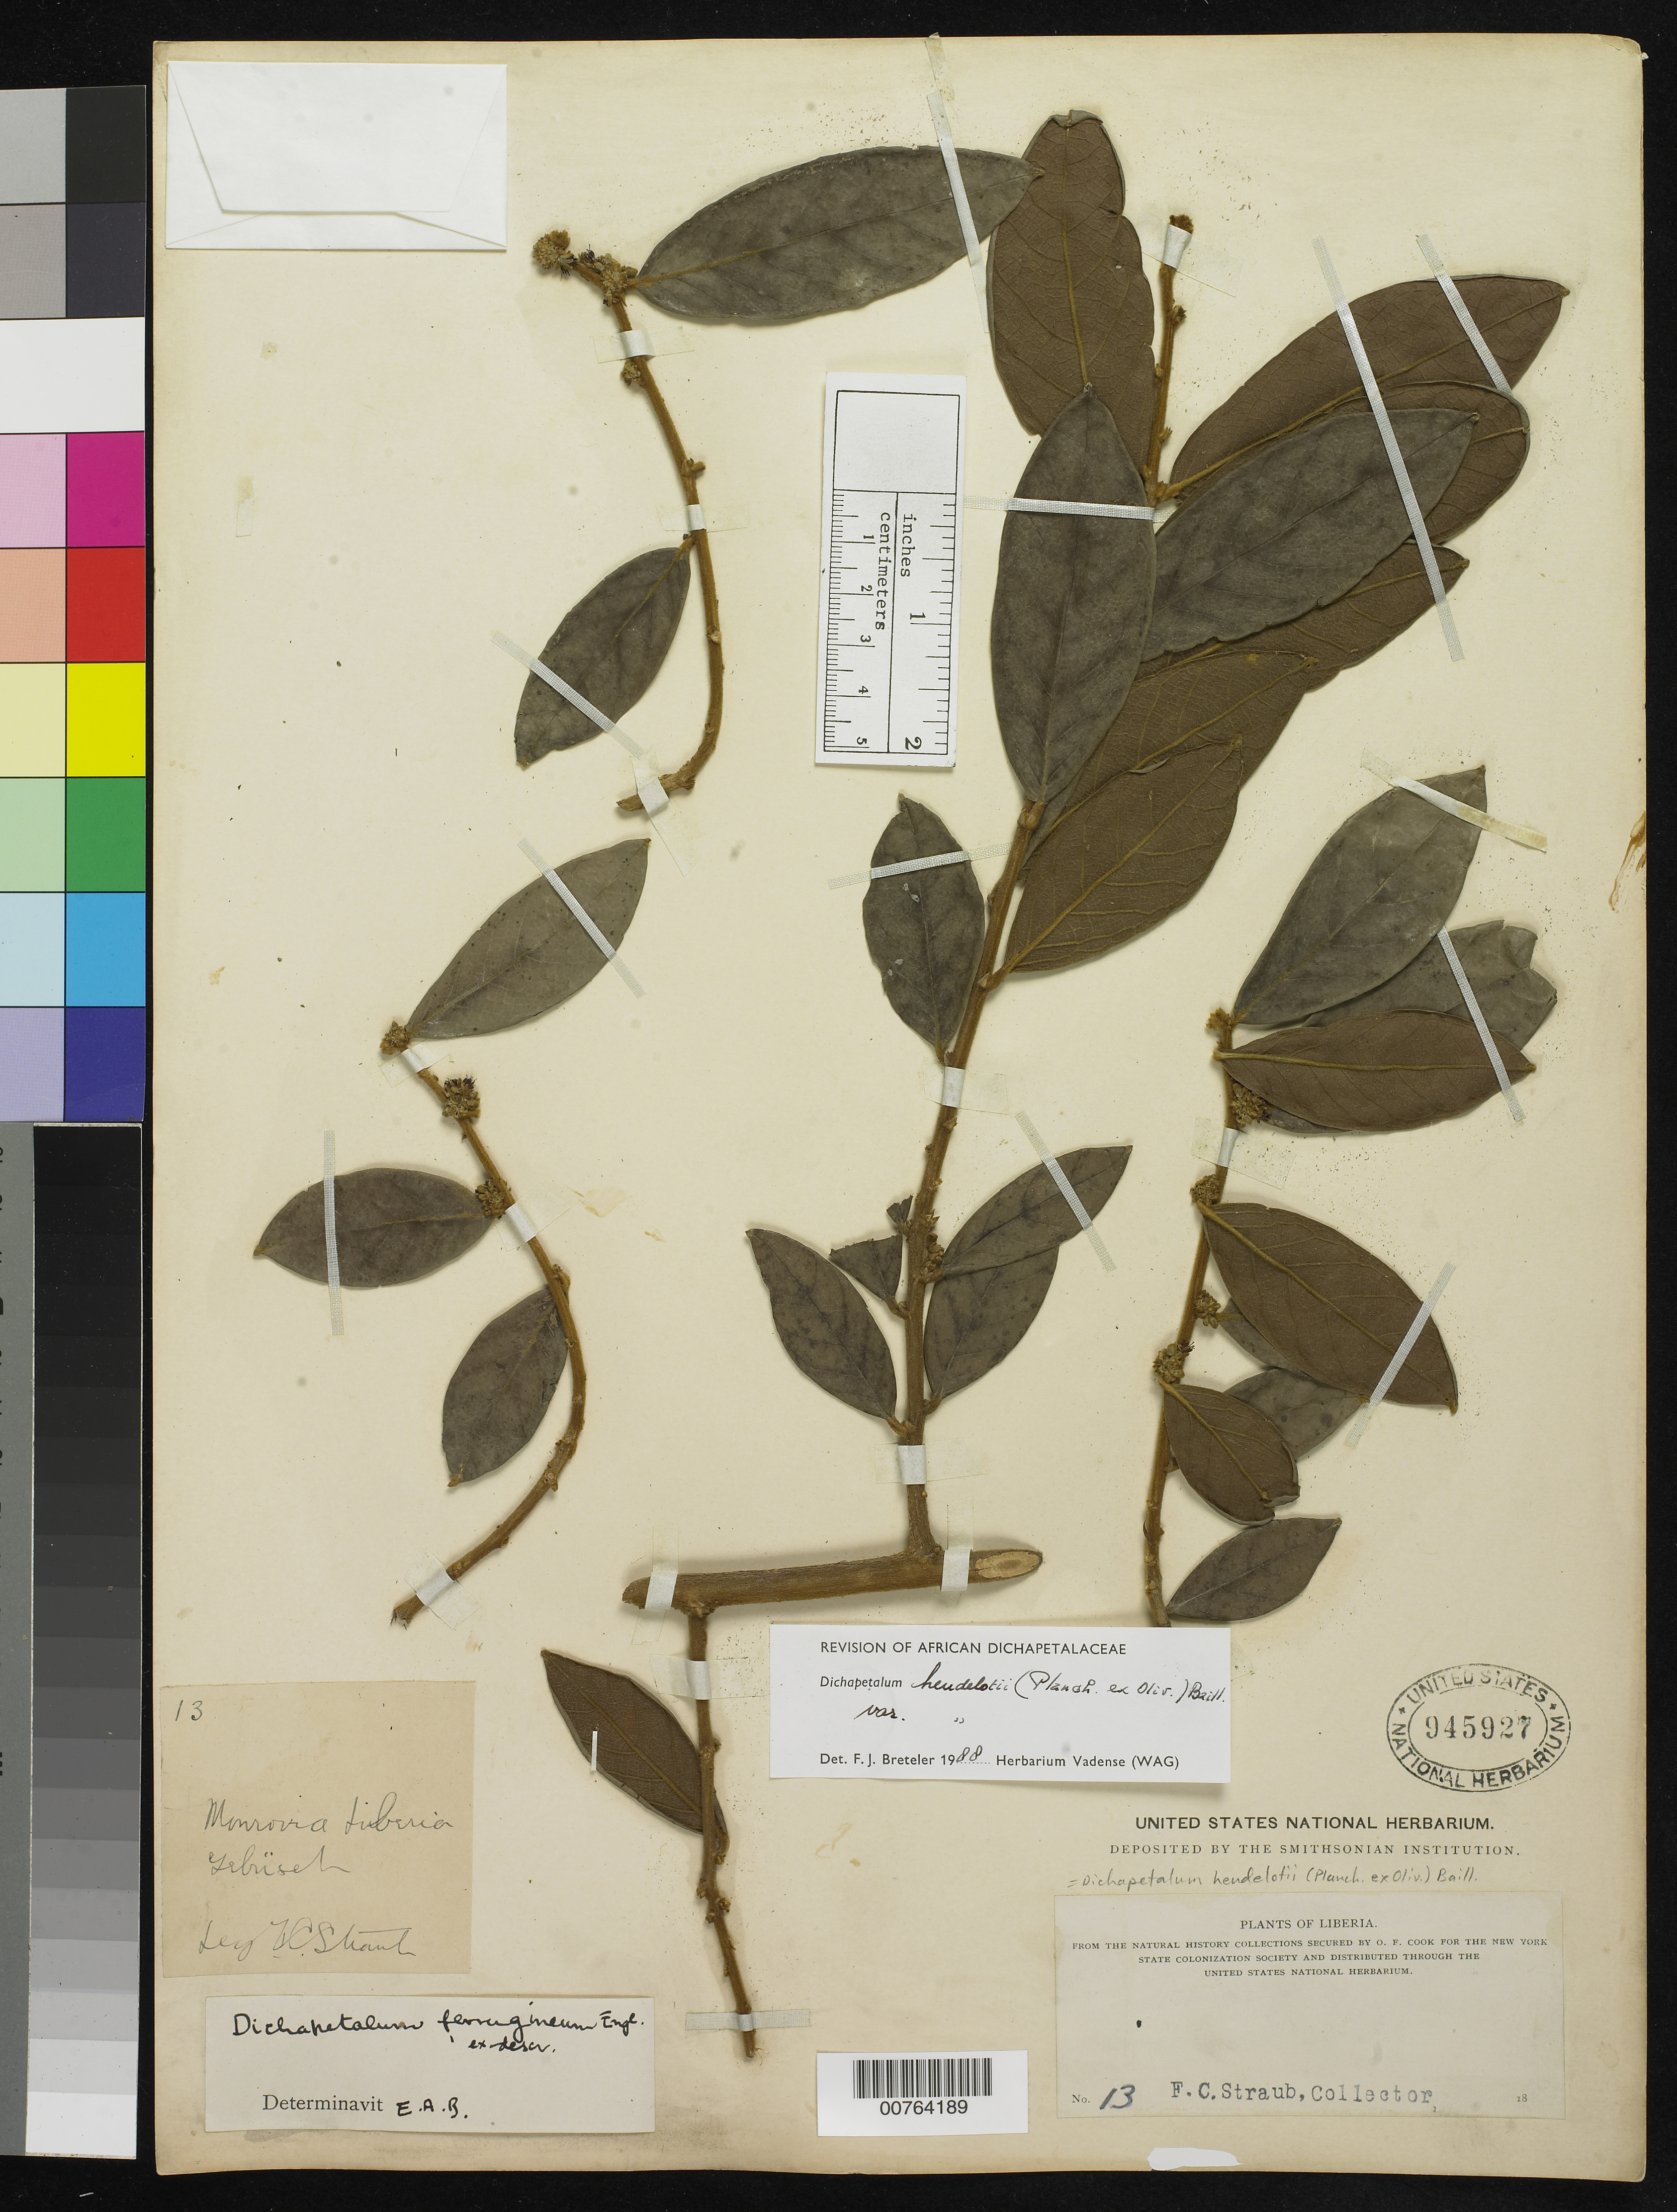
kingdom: Plantae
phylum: Tracheophyta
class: Magnoliopsida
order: Malpighiales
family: Dichapetalaceae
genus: Dichapetalum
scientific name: Dichapetalum heudelotii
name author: (Planch. ex Oliv.) Baill.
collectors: F. Straub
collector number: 13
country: Liberia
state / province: Montserrado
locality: Monrovia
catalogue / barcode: US 945927